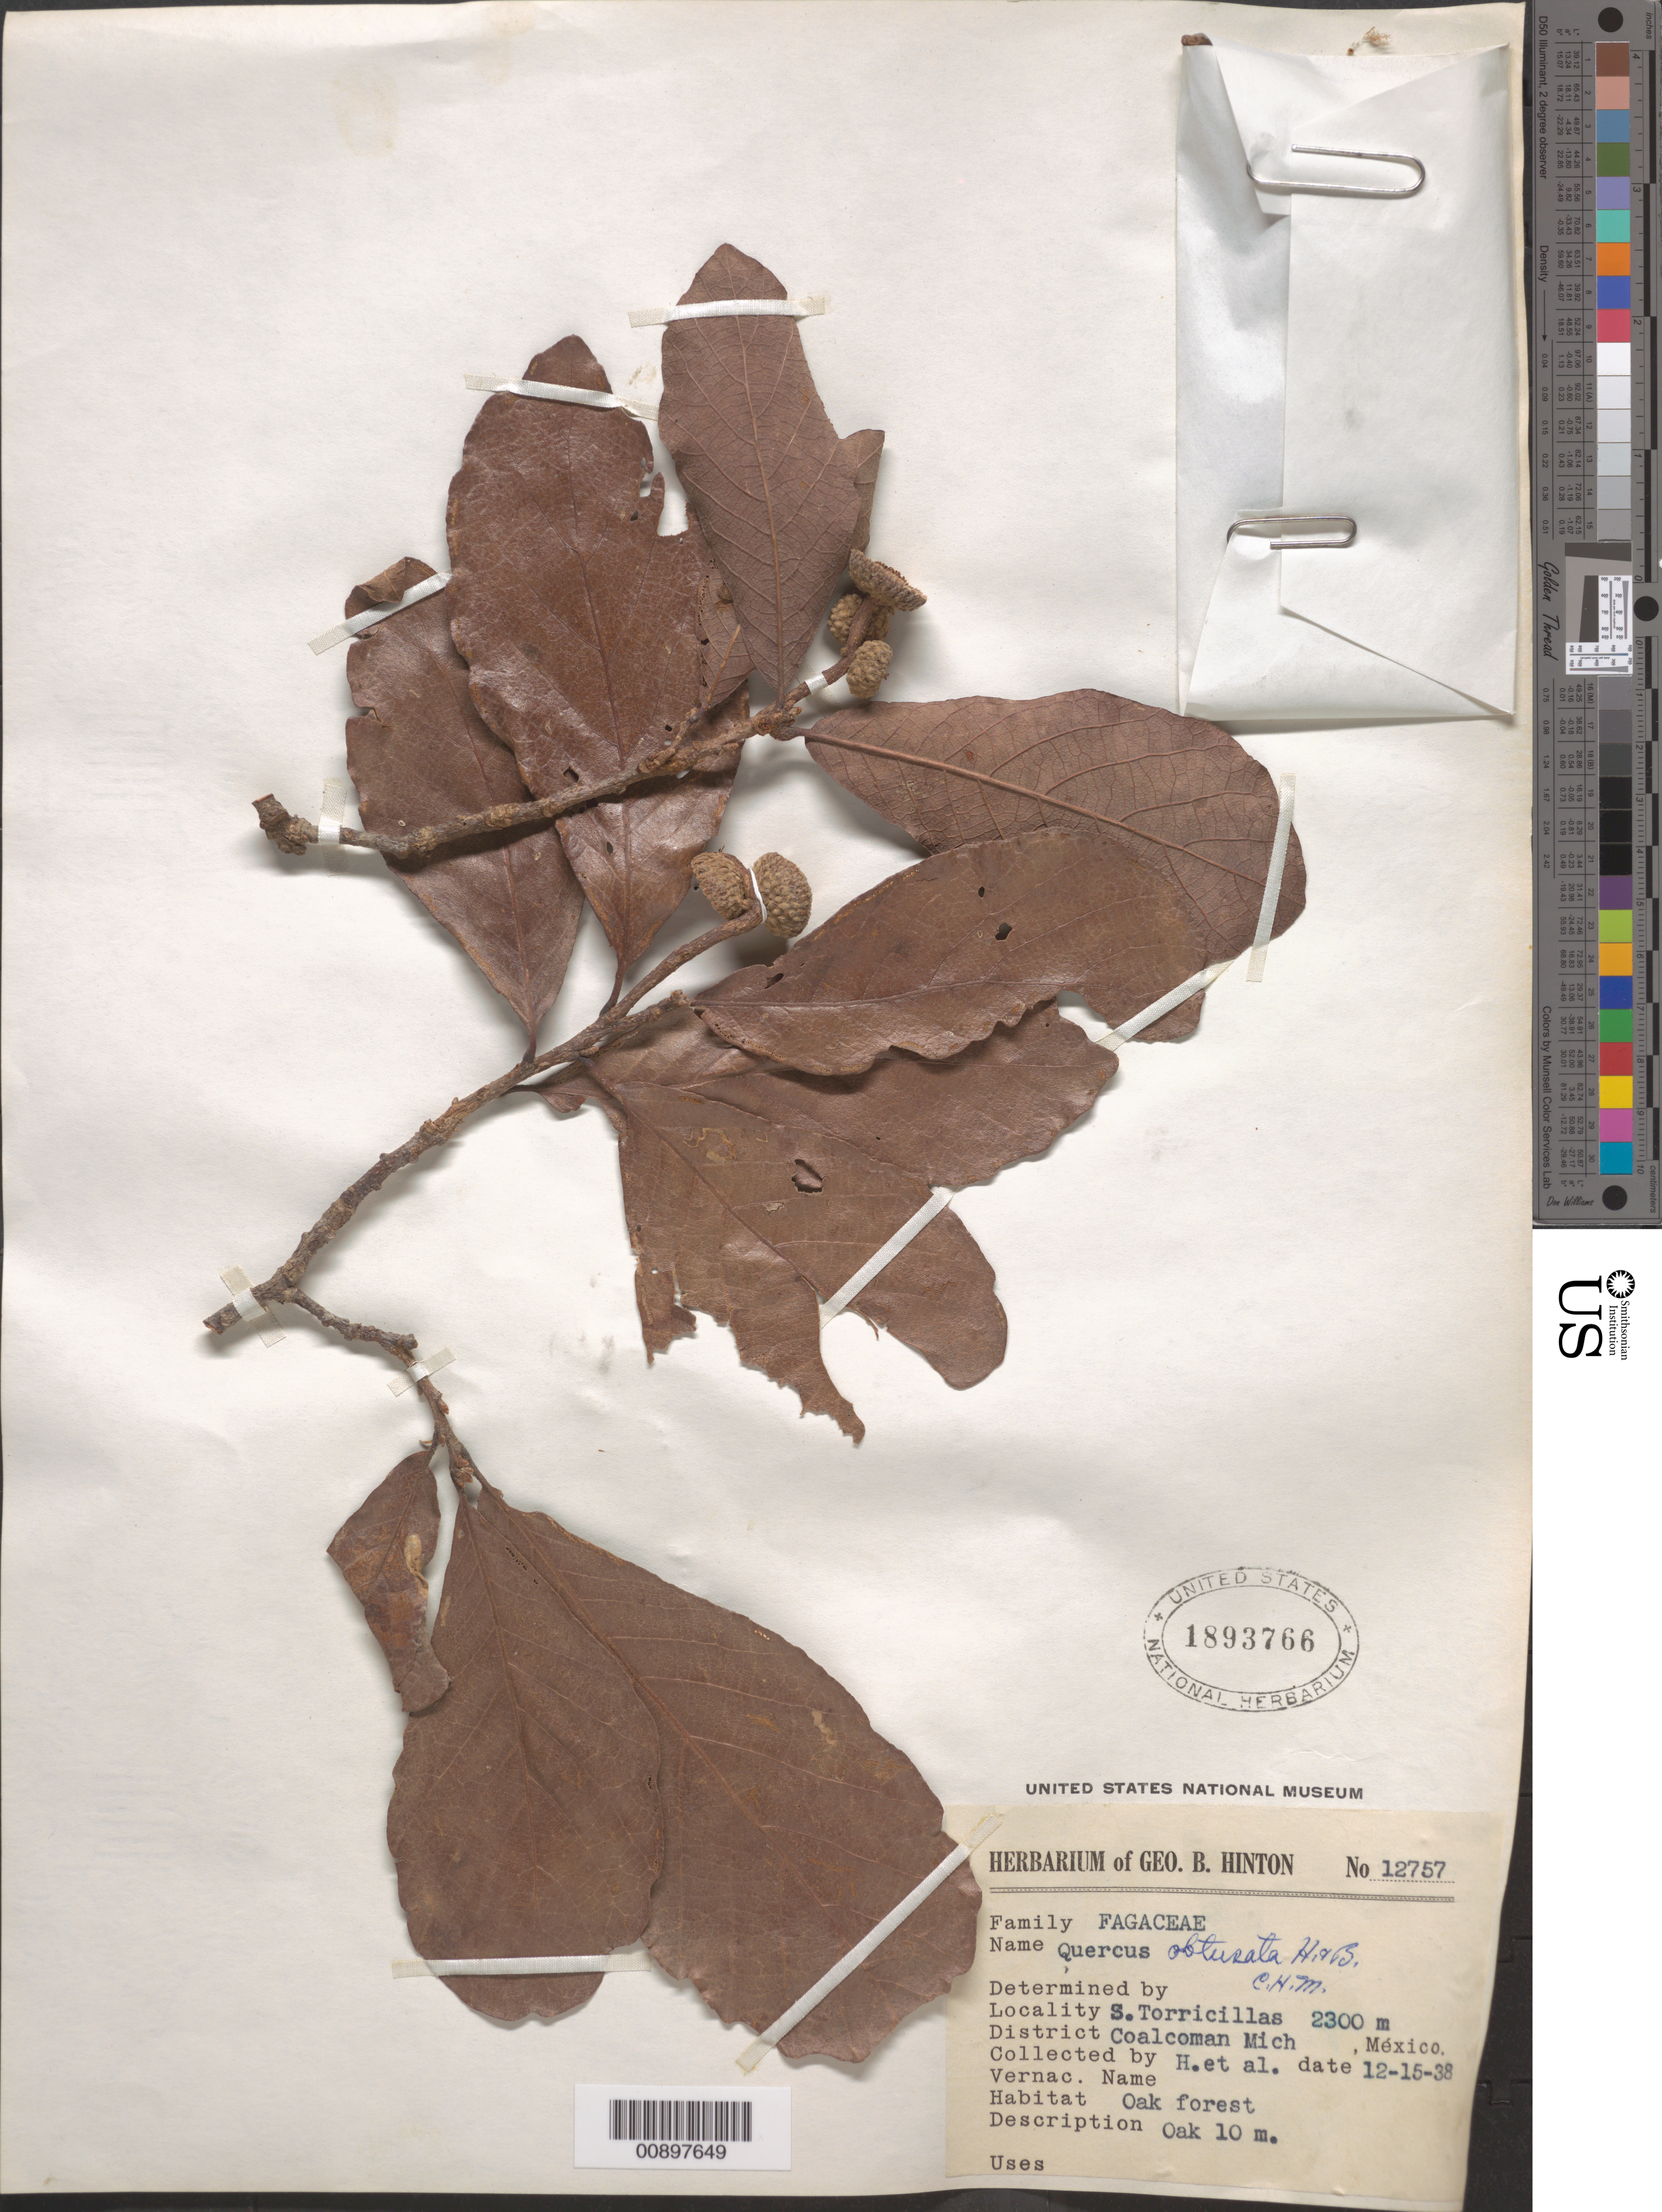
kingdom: Plantae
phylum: Tracheophyta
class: Magnoliopsida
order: Fagales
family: Fagaceae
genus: Quercus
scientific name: Quercus obtusata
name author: Humb. & Bonpl.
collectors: G. B. Hinton & et al.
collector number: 12757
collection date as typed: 15 Dec 1938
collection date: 1938-12-15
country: Mexico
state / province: Michoacán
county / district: Coalcomán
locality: Sierra Torricillas, District Coalcomán, Michoacán.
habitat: Oak forest.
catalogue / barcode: US 1893766